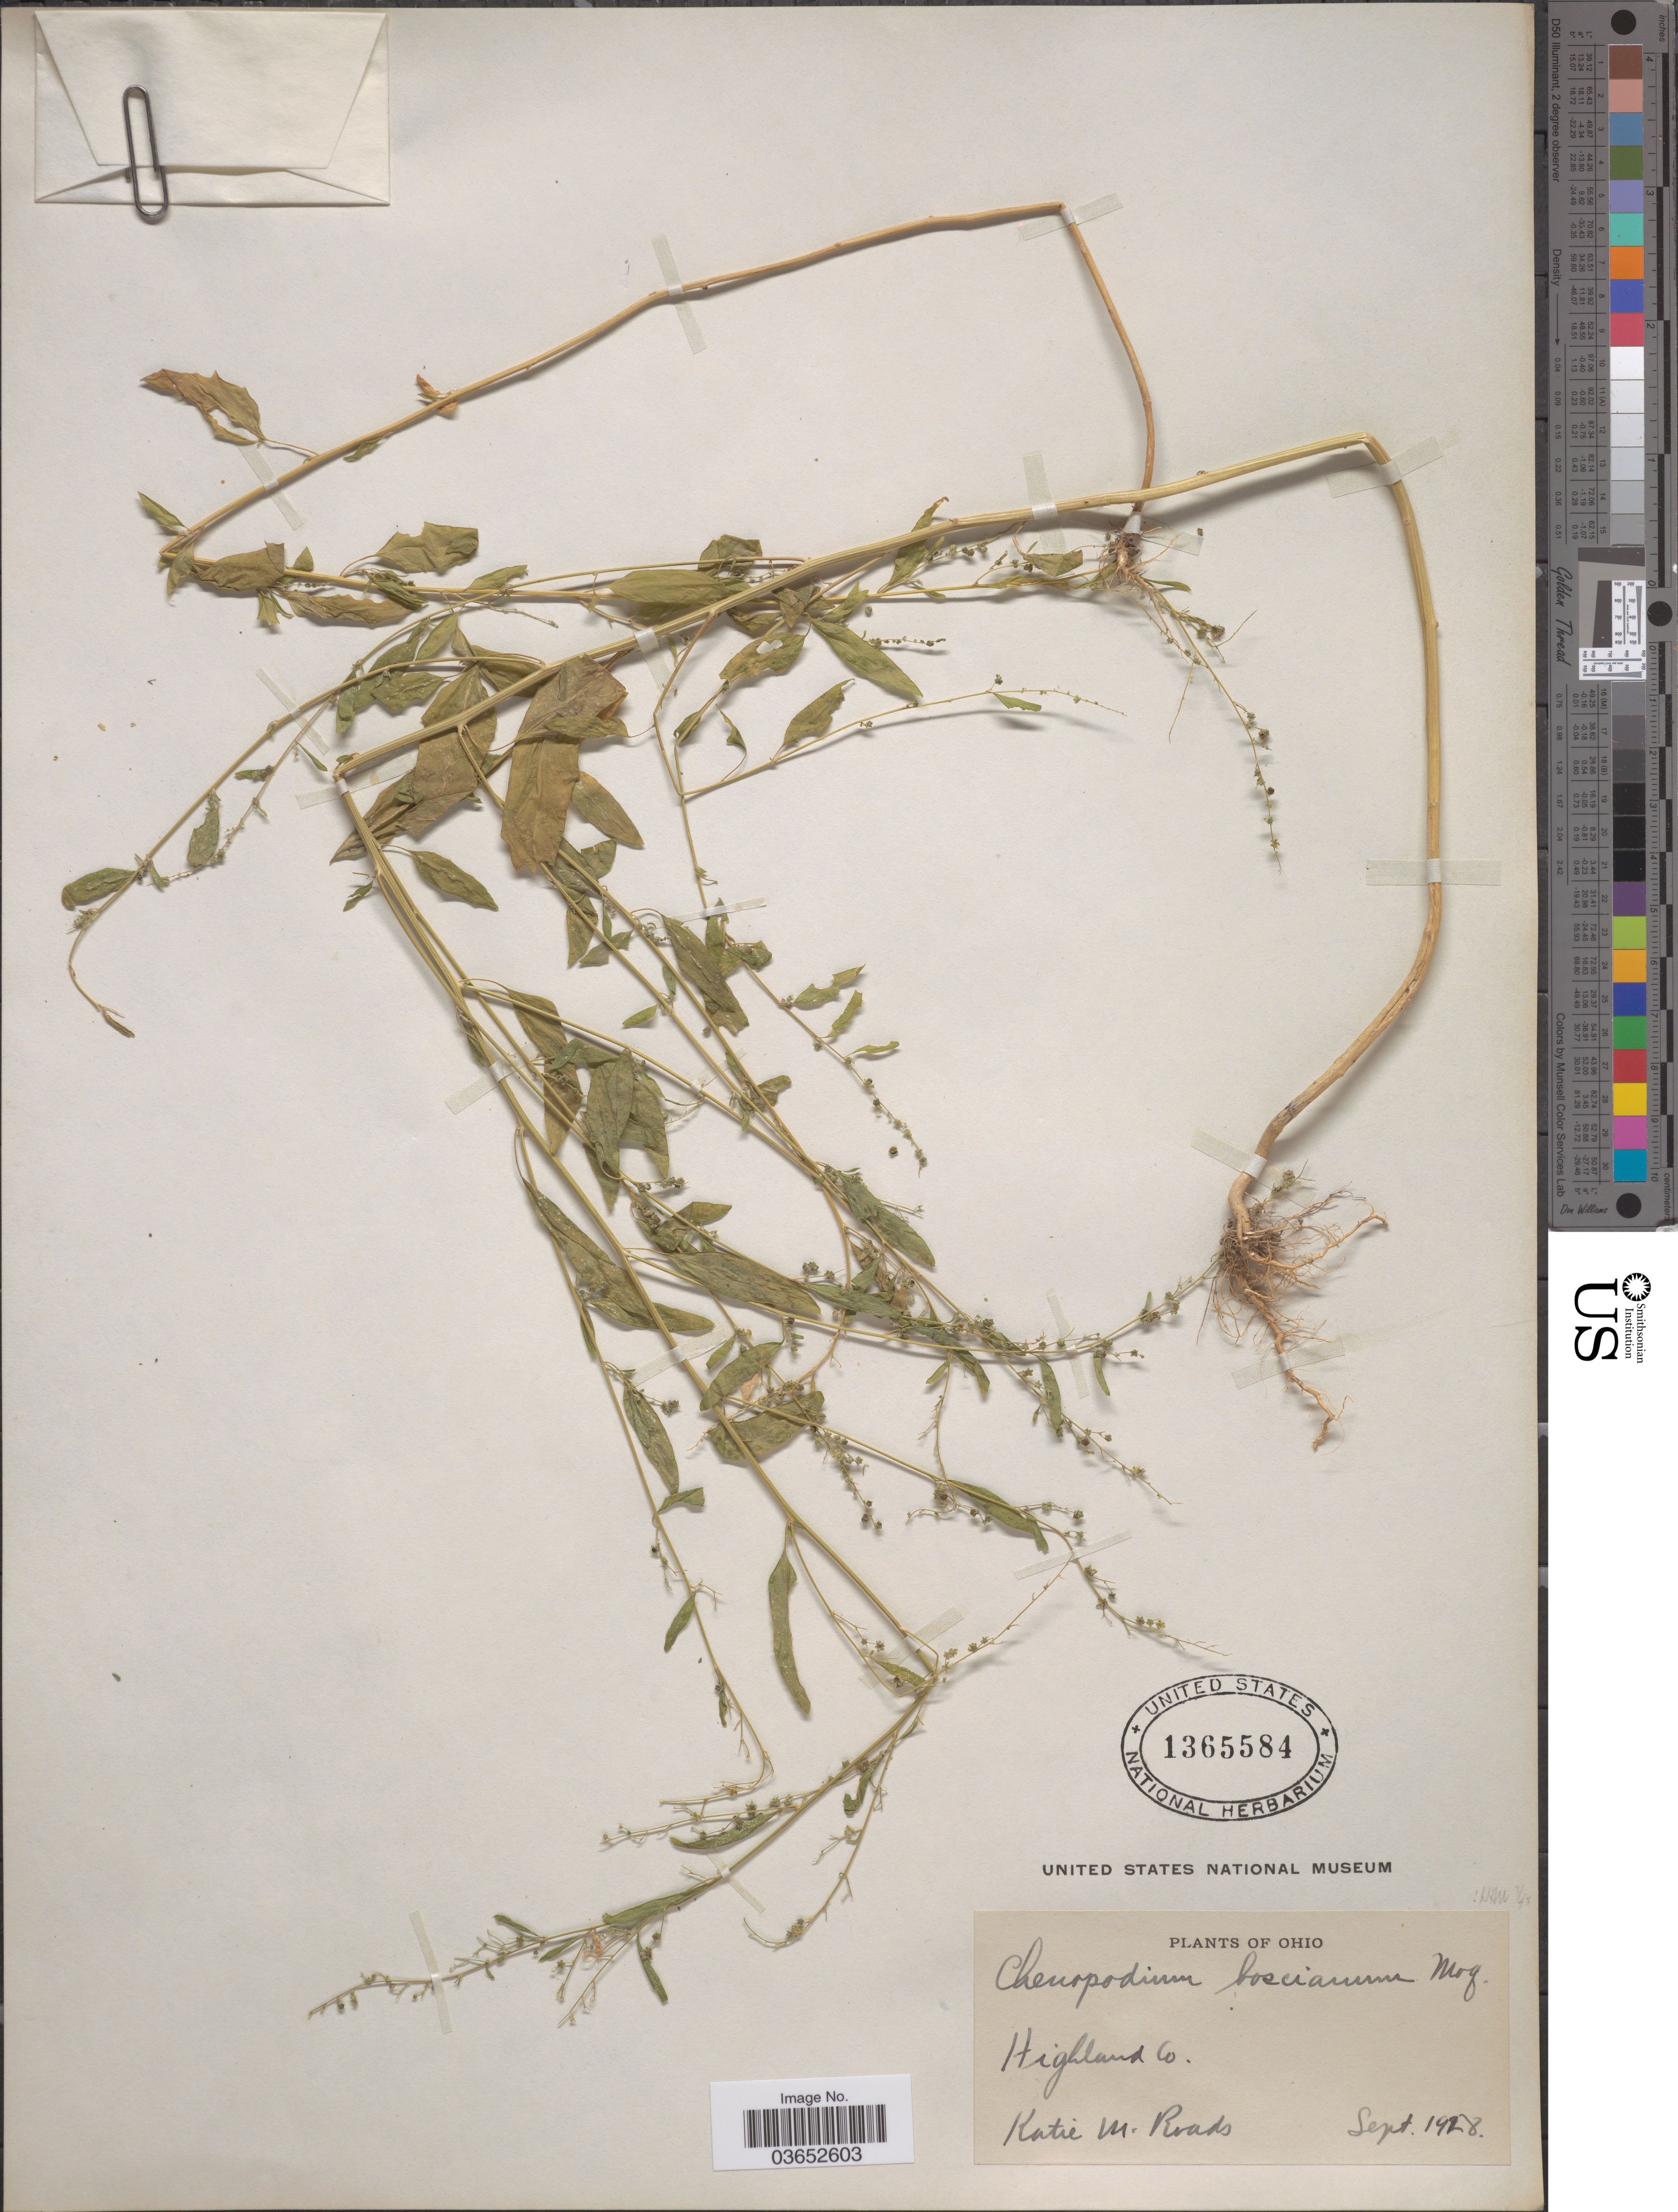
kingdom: Plantae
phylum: Tracheophyta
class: Magnoliopsida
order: Caryophyllales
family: Amaranthaceae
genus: Chenopodium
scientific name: Chenopodium boscianum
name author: Moq.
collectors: K. Roads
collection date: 1928-09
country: United States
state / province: Ohio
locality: Highland Co.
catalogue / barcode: US 1365584